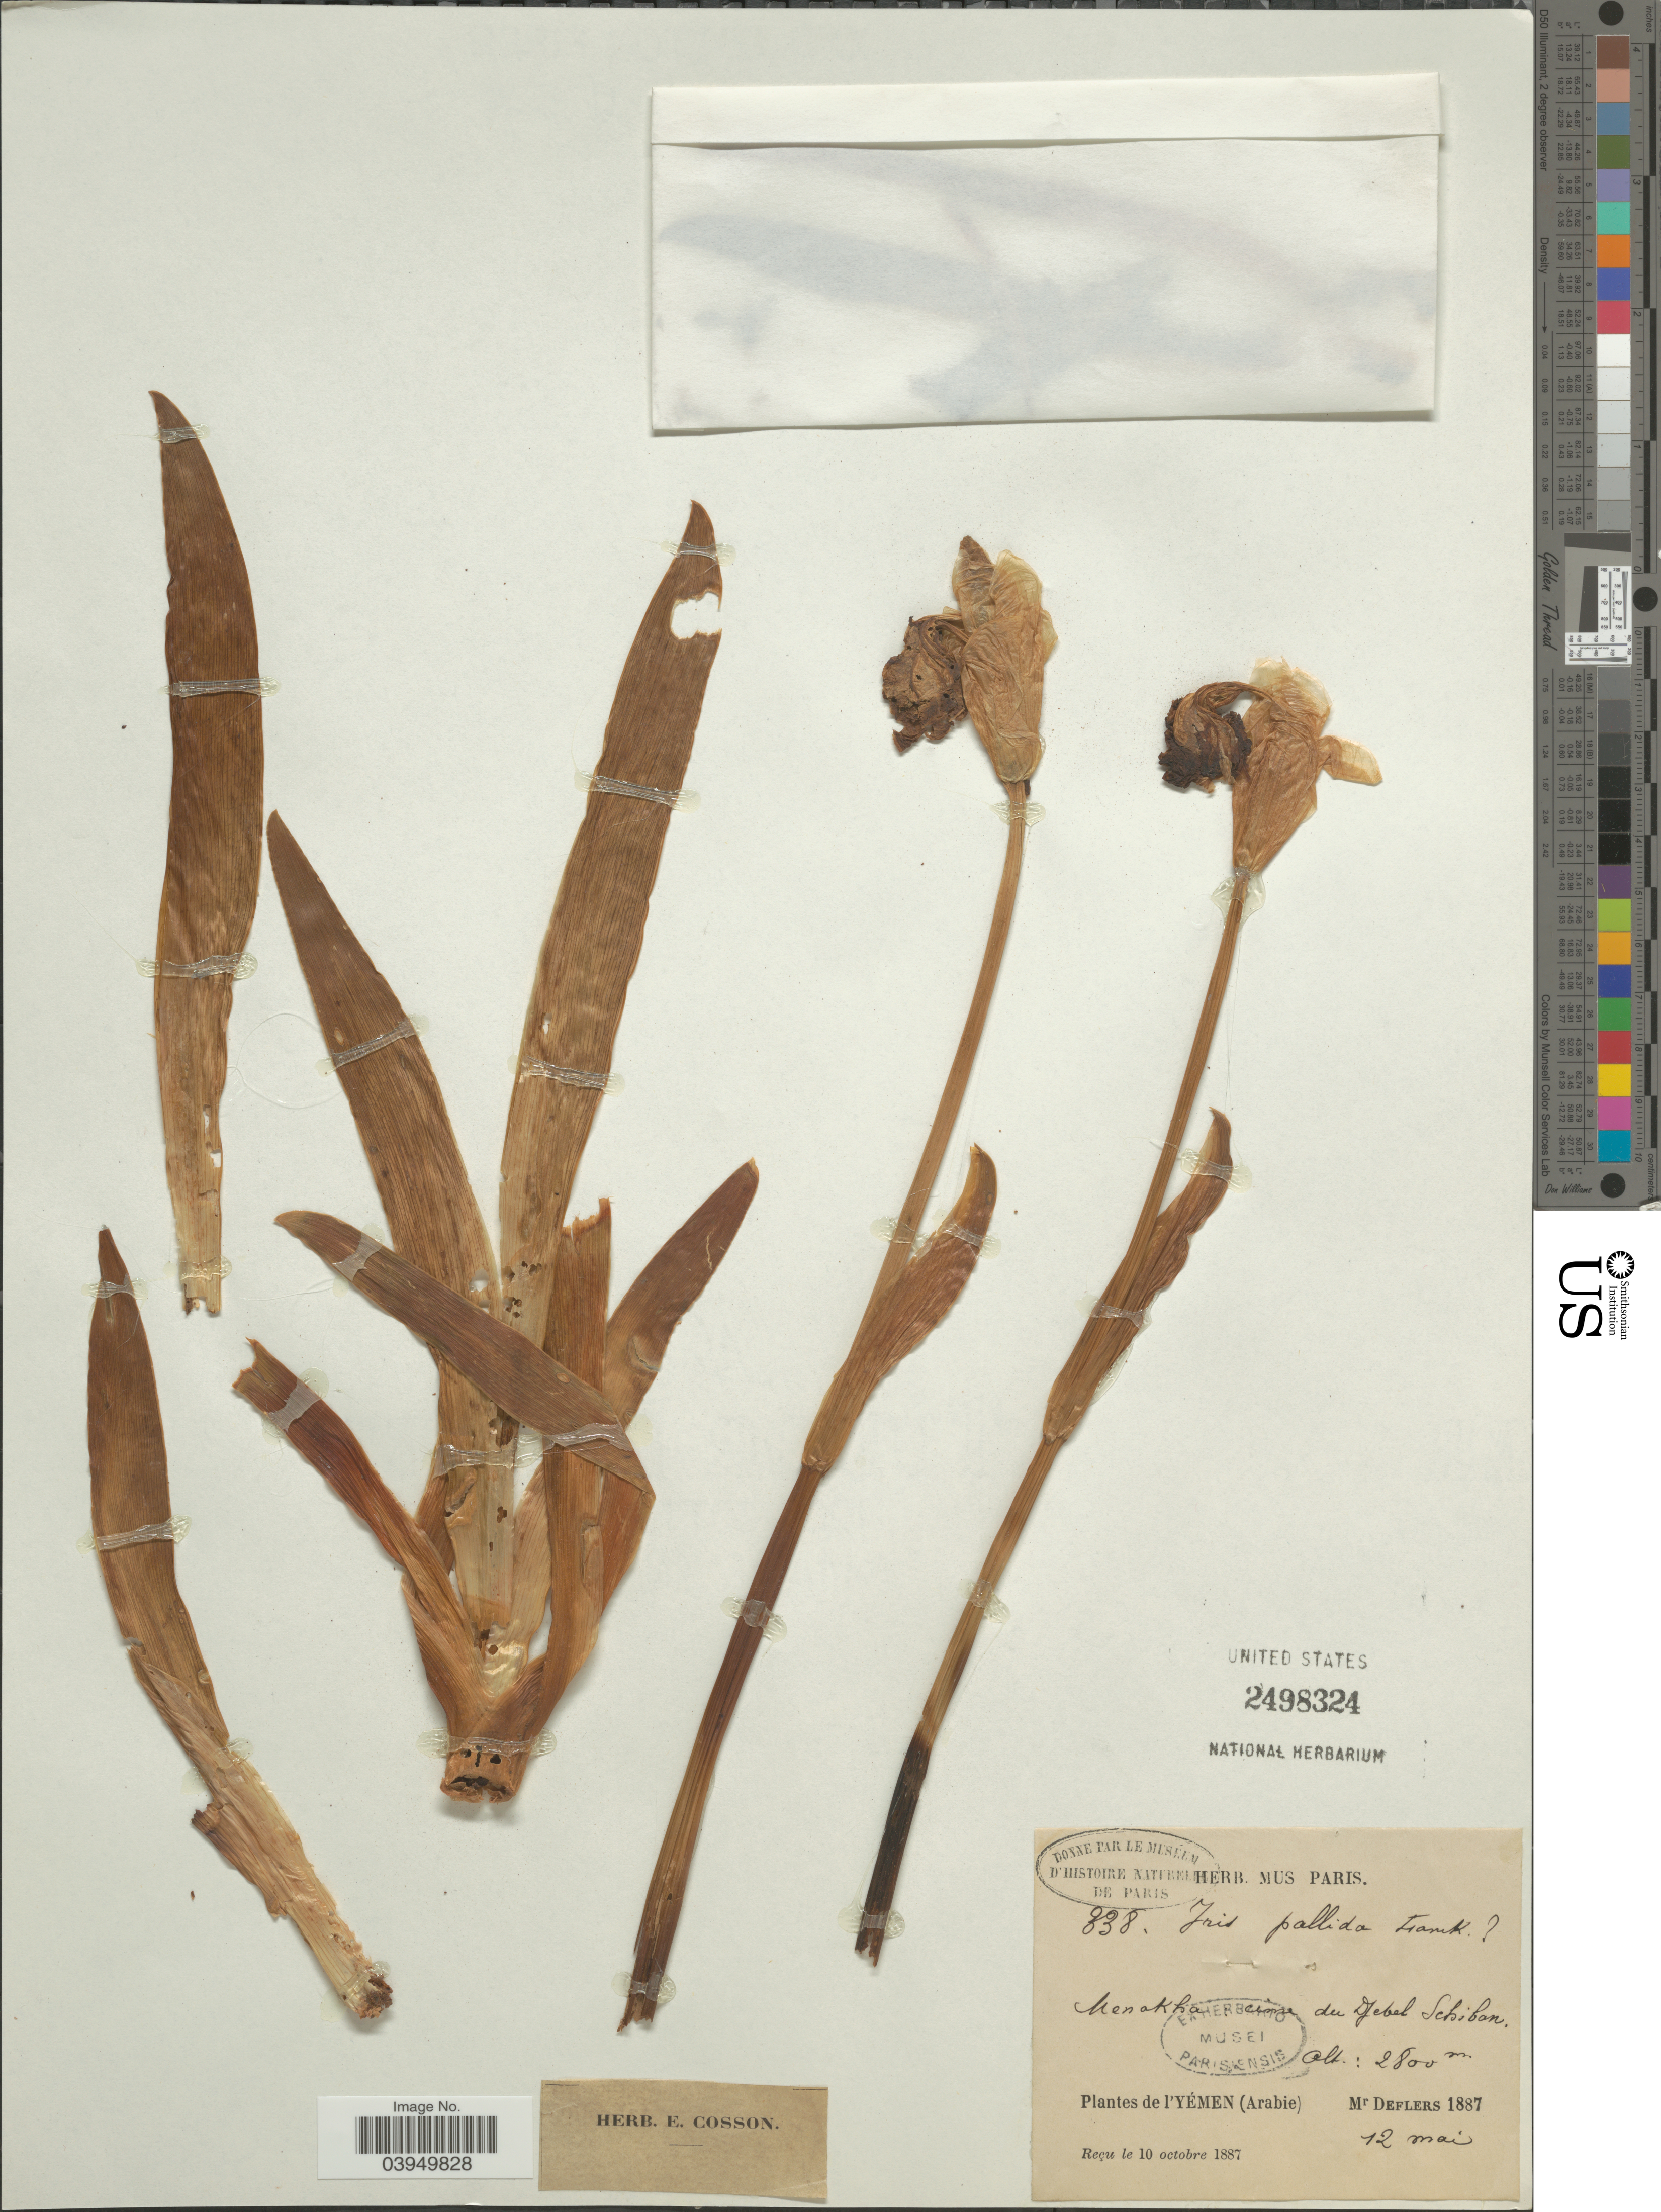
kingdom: Plantae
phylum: Tracheophyta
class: Liliopsida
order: Asparagales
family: Iridaceae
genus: Iris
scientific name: Iris pallida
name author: Lam.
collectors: Mr. Deflers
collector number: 338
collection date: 1887-05-12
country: Yemen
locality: Menakha cime du Djebel Schibon. l' Yémen (Arabie).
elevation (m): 2800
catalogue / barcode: US 2498324